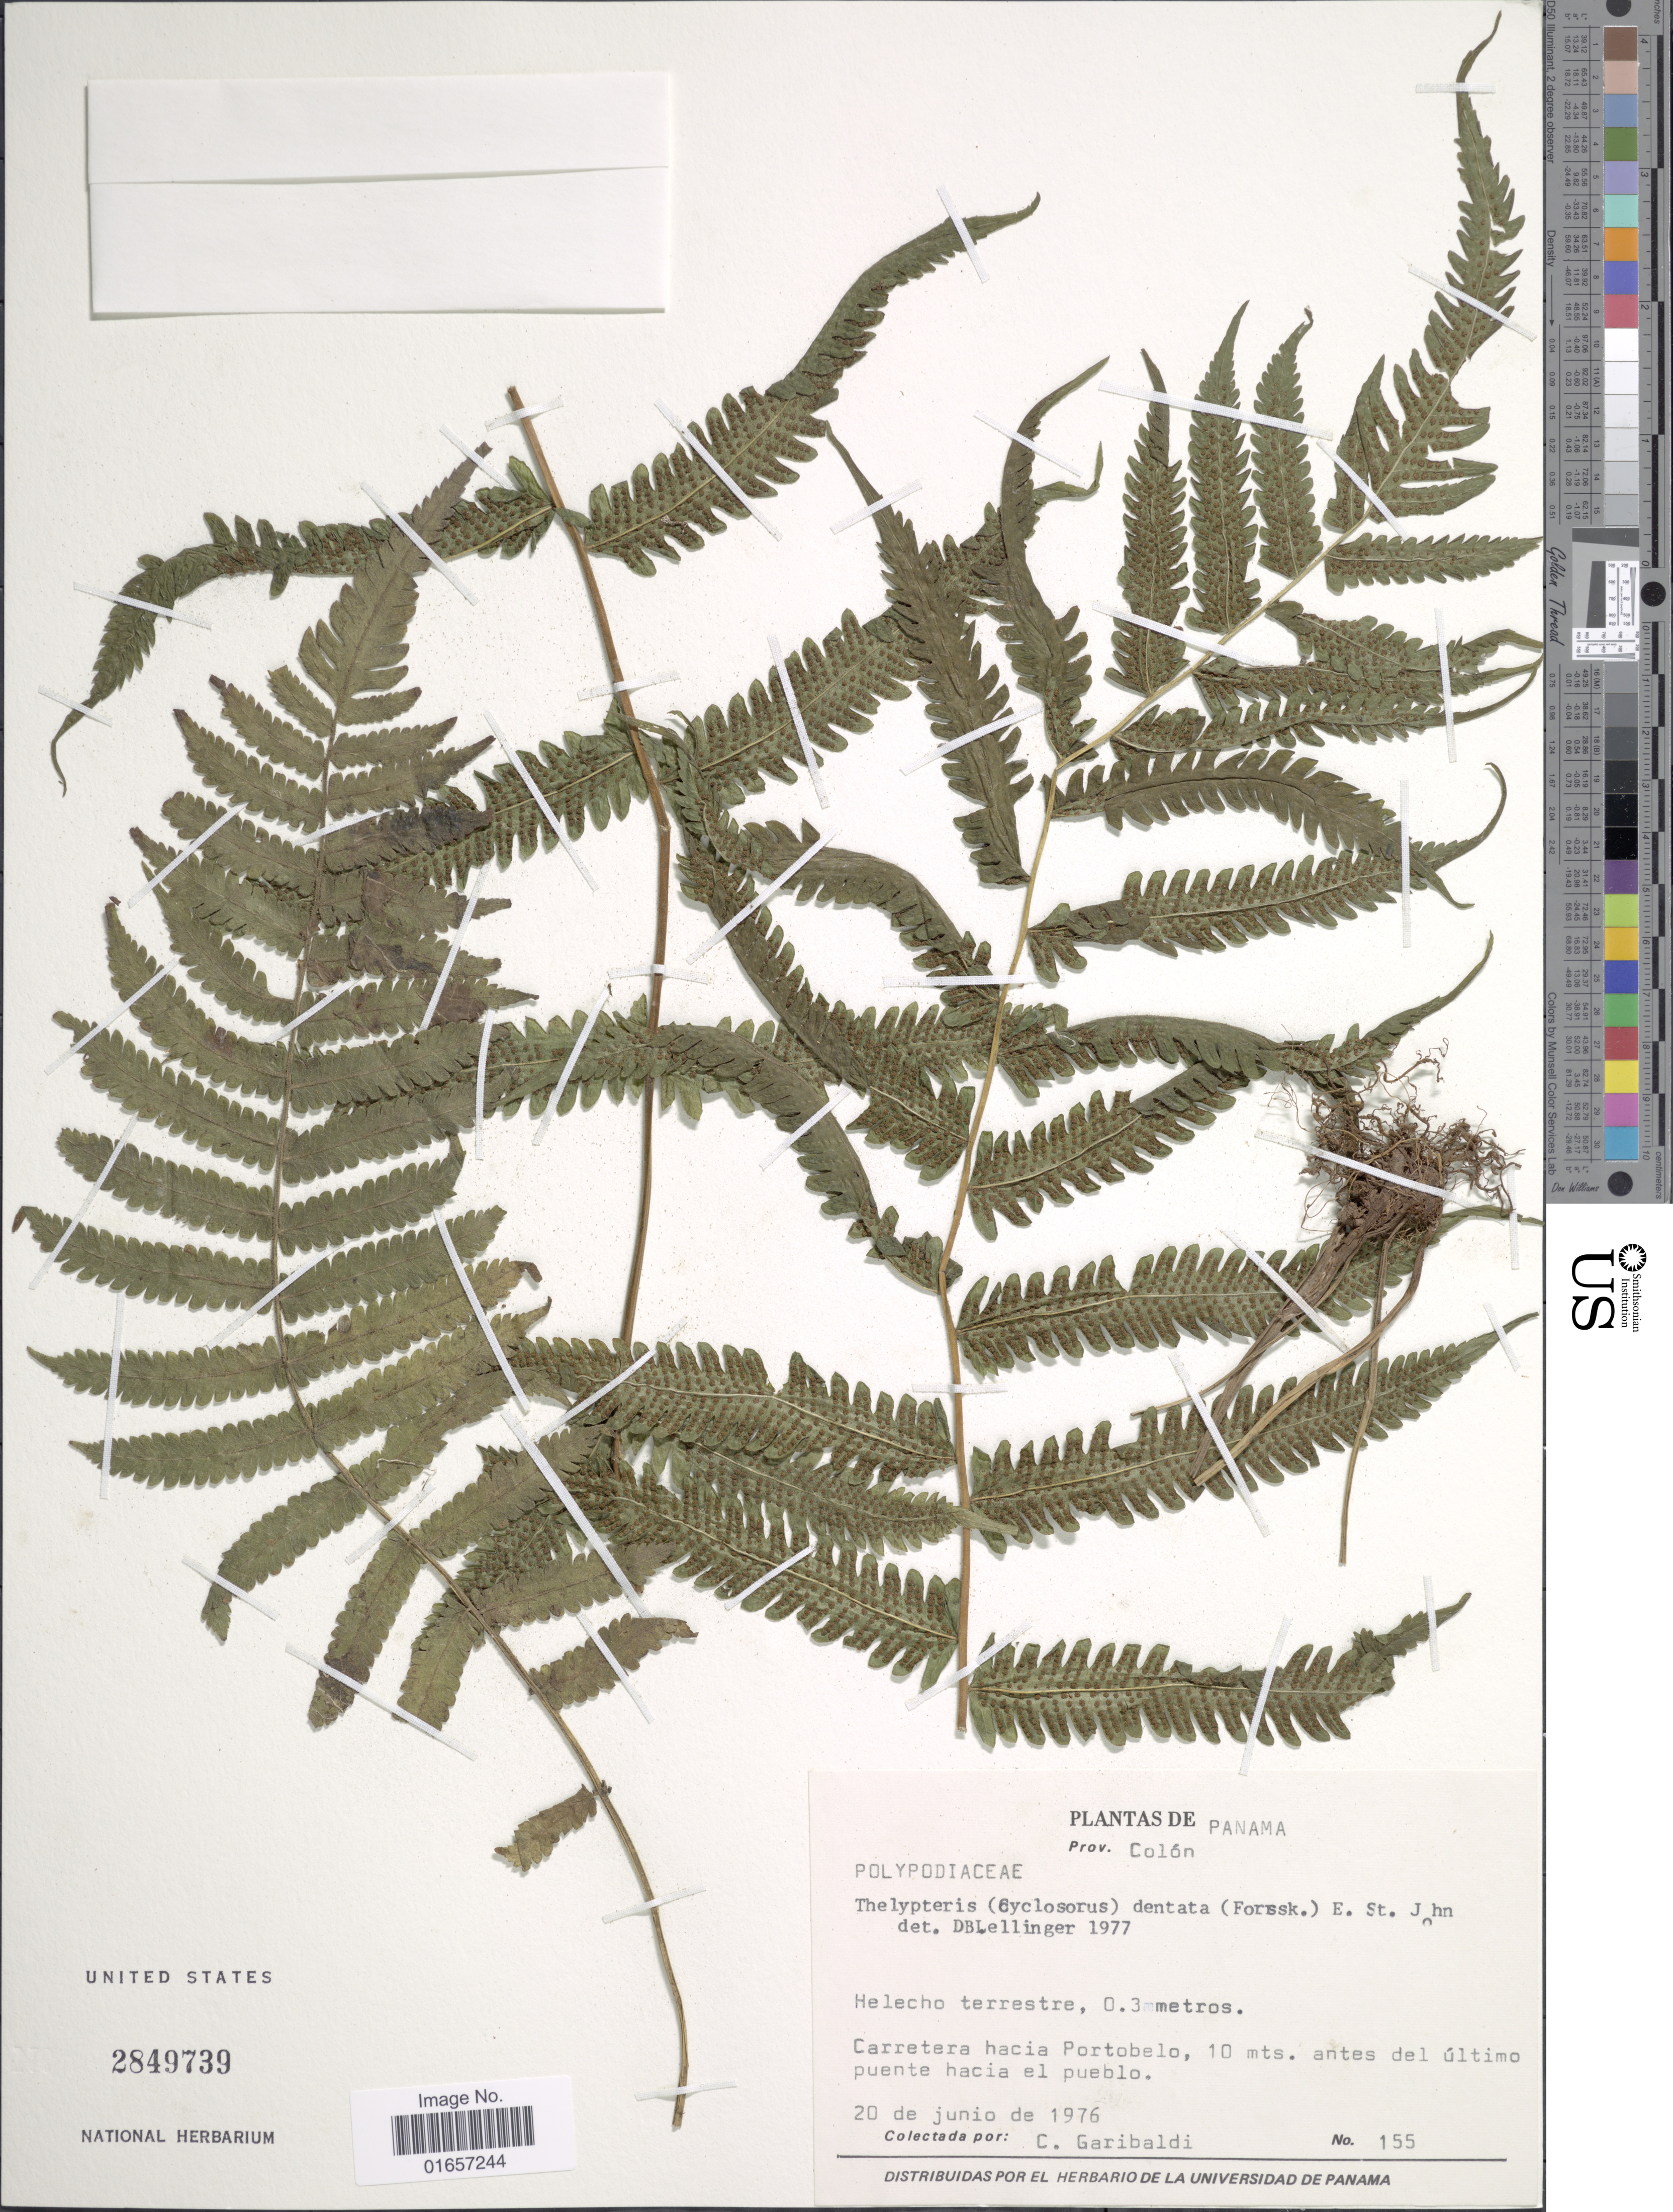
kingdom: Plantae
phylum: Tracheophyta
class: Polypodiopsida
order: Polypodiales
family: Thelypteridaceae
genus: Christella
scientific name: Christella dentata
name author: (Forssk.) Brownsey & Jermy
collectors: C. Garibaldi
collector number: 155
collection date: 1976-06-20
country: Panama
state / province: Colón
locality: Carretera hacia Portobelo, 10 mts. antes del último puente hacia el pueblo.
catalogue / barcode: US 2849739